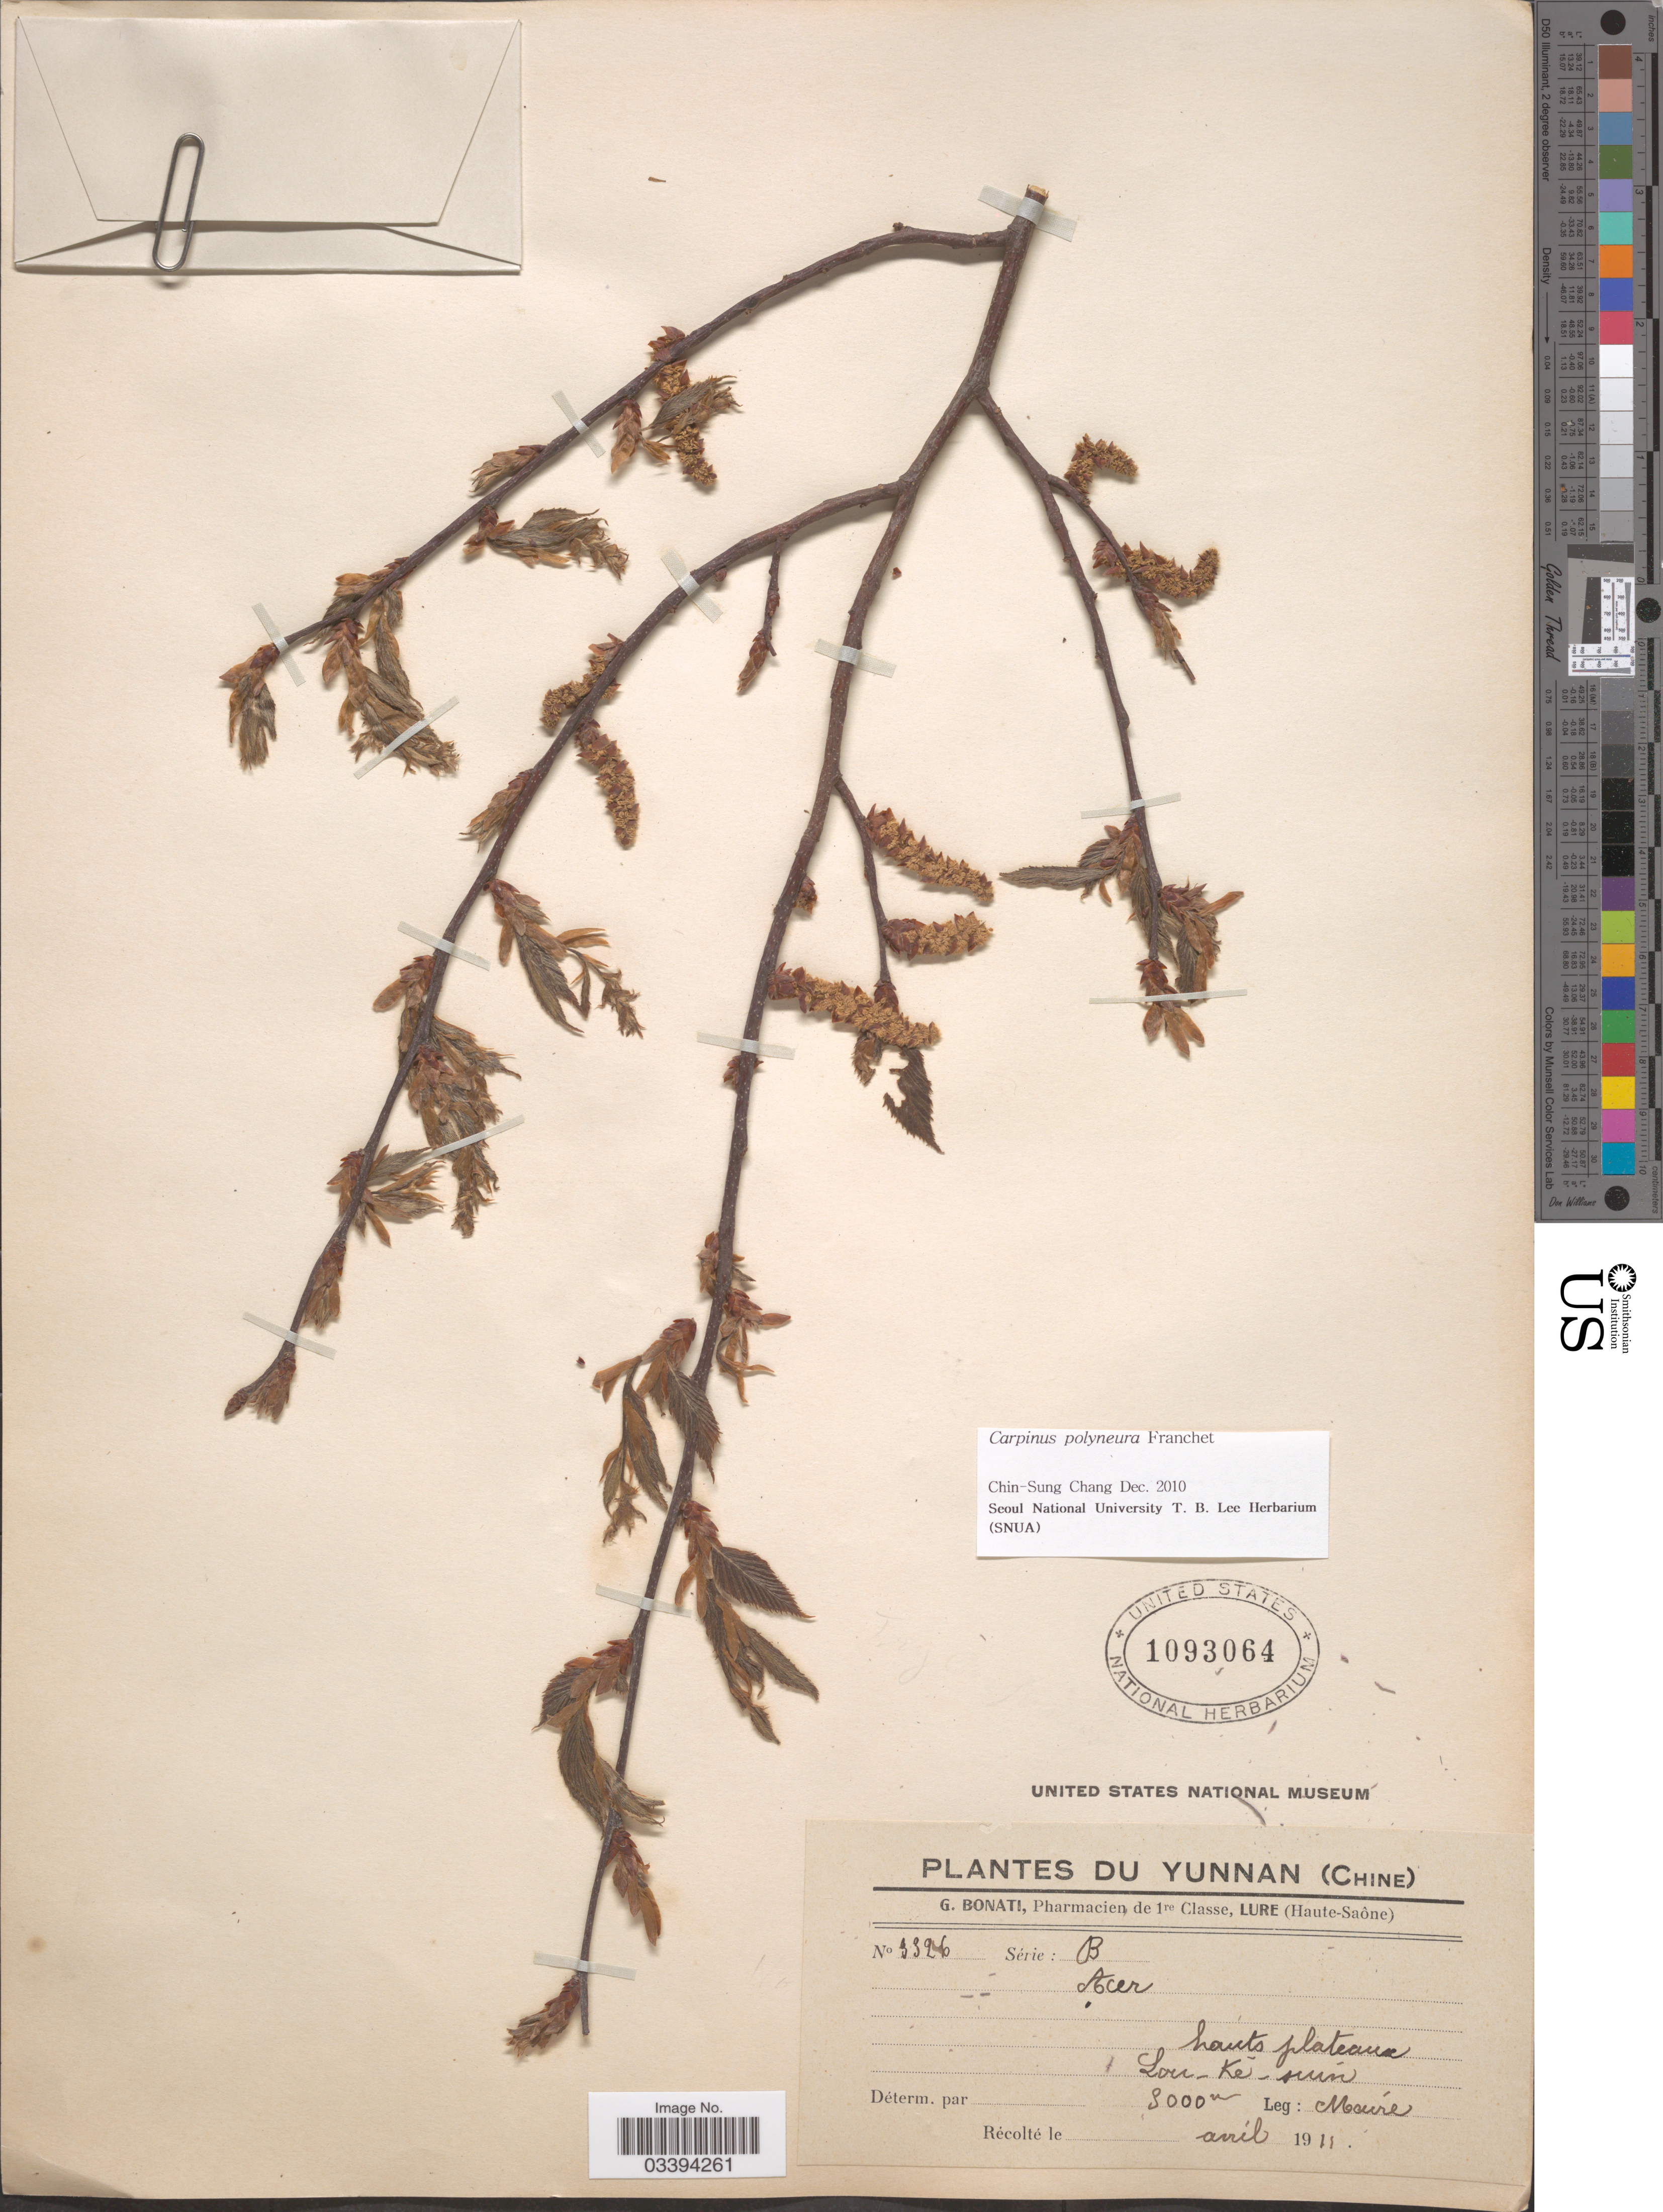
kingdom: Plantae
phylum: Tracheophyta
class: Magnoliopsida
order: Fagales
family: Betulaceae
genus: Carpinus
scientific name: Carpinus polyneura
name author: Franch.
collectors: Maire, --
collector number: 3326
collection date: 1911-04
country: China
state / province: Yunnan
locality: Hauts plateause [interpreted] Lou-Ké-suín.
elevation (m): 3000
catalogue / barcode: US 1093064